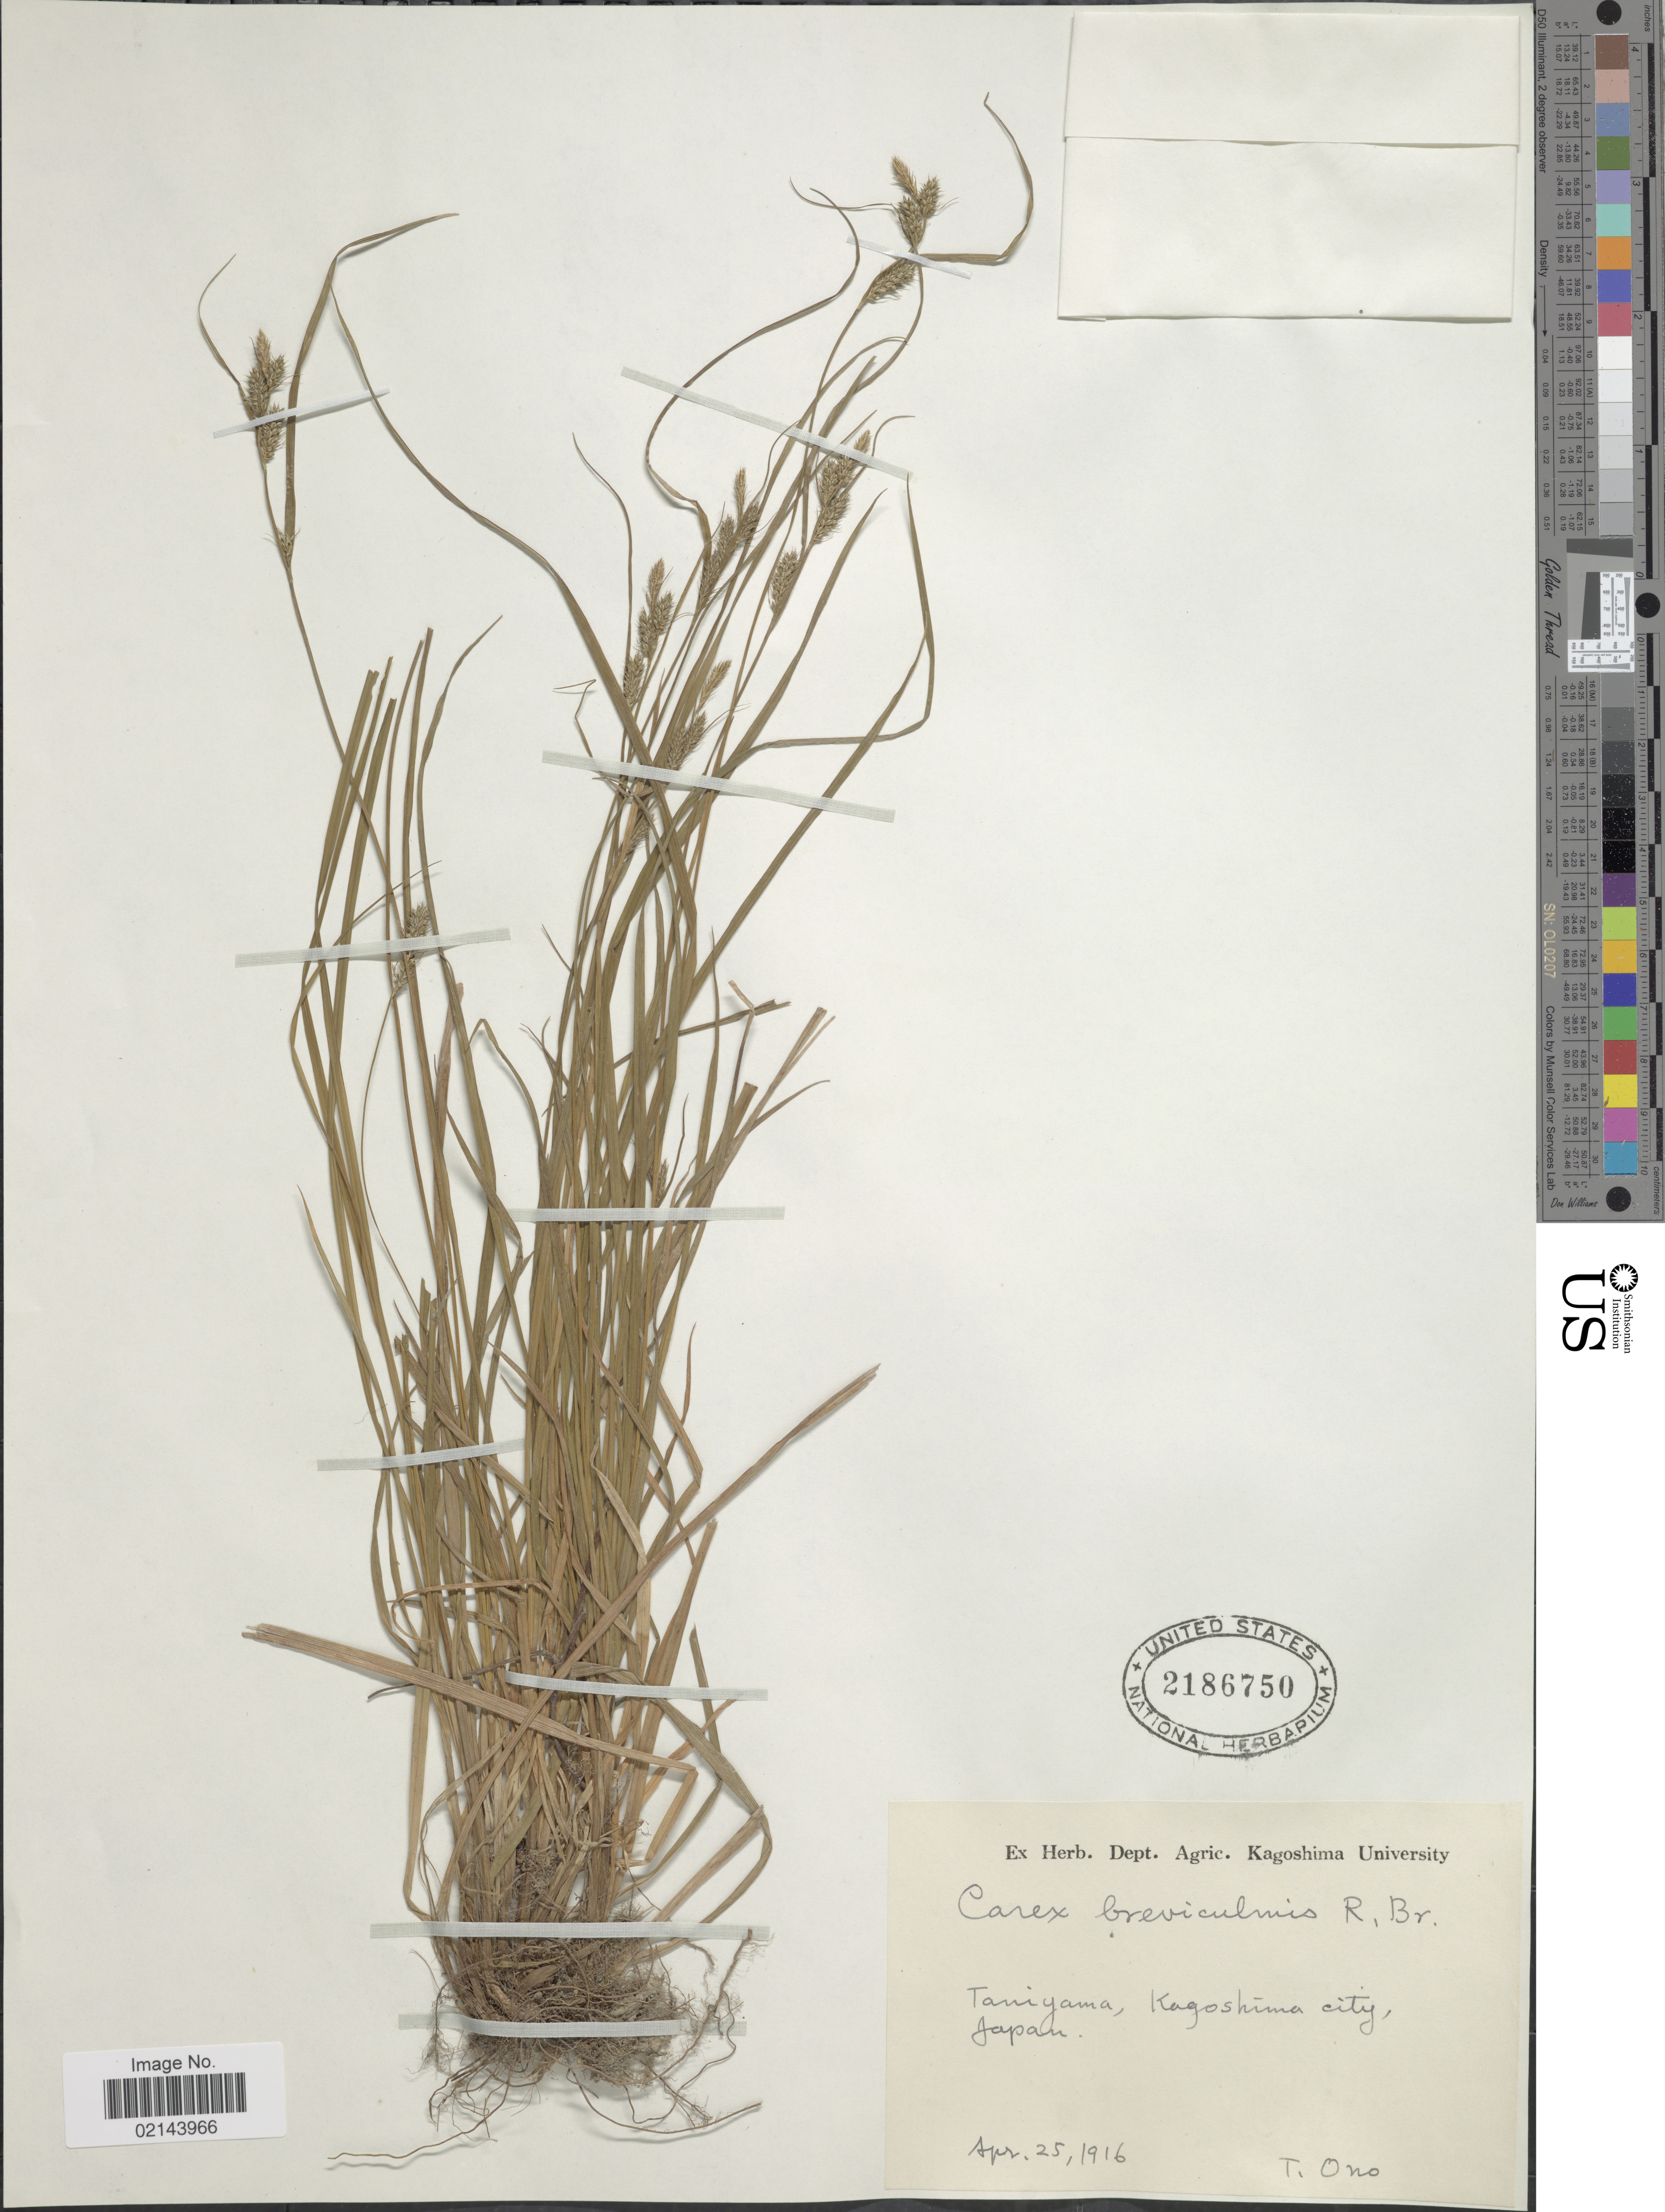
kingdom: Plantae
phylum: Tracheophyta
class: Liliopsida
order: Poales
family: Cyperaceae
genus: Carex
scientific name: Carex breviculmis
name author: R. Br.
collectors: T. Ono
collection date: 1916-04-25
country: Japan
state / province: Kagosima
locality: Taniyama, Kagoshima City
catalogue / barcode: US 2186750